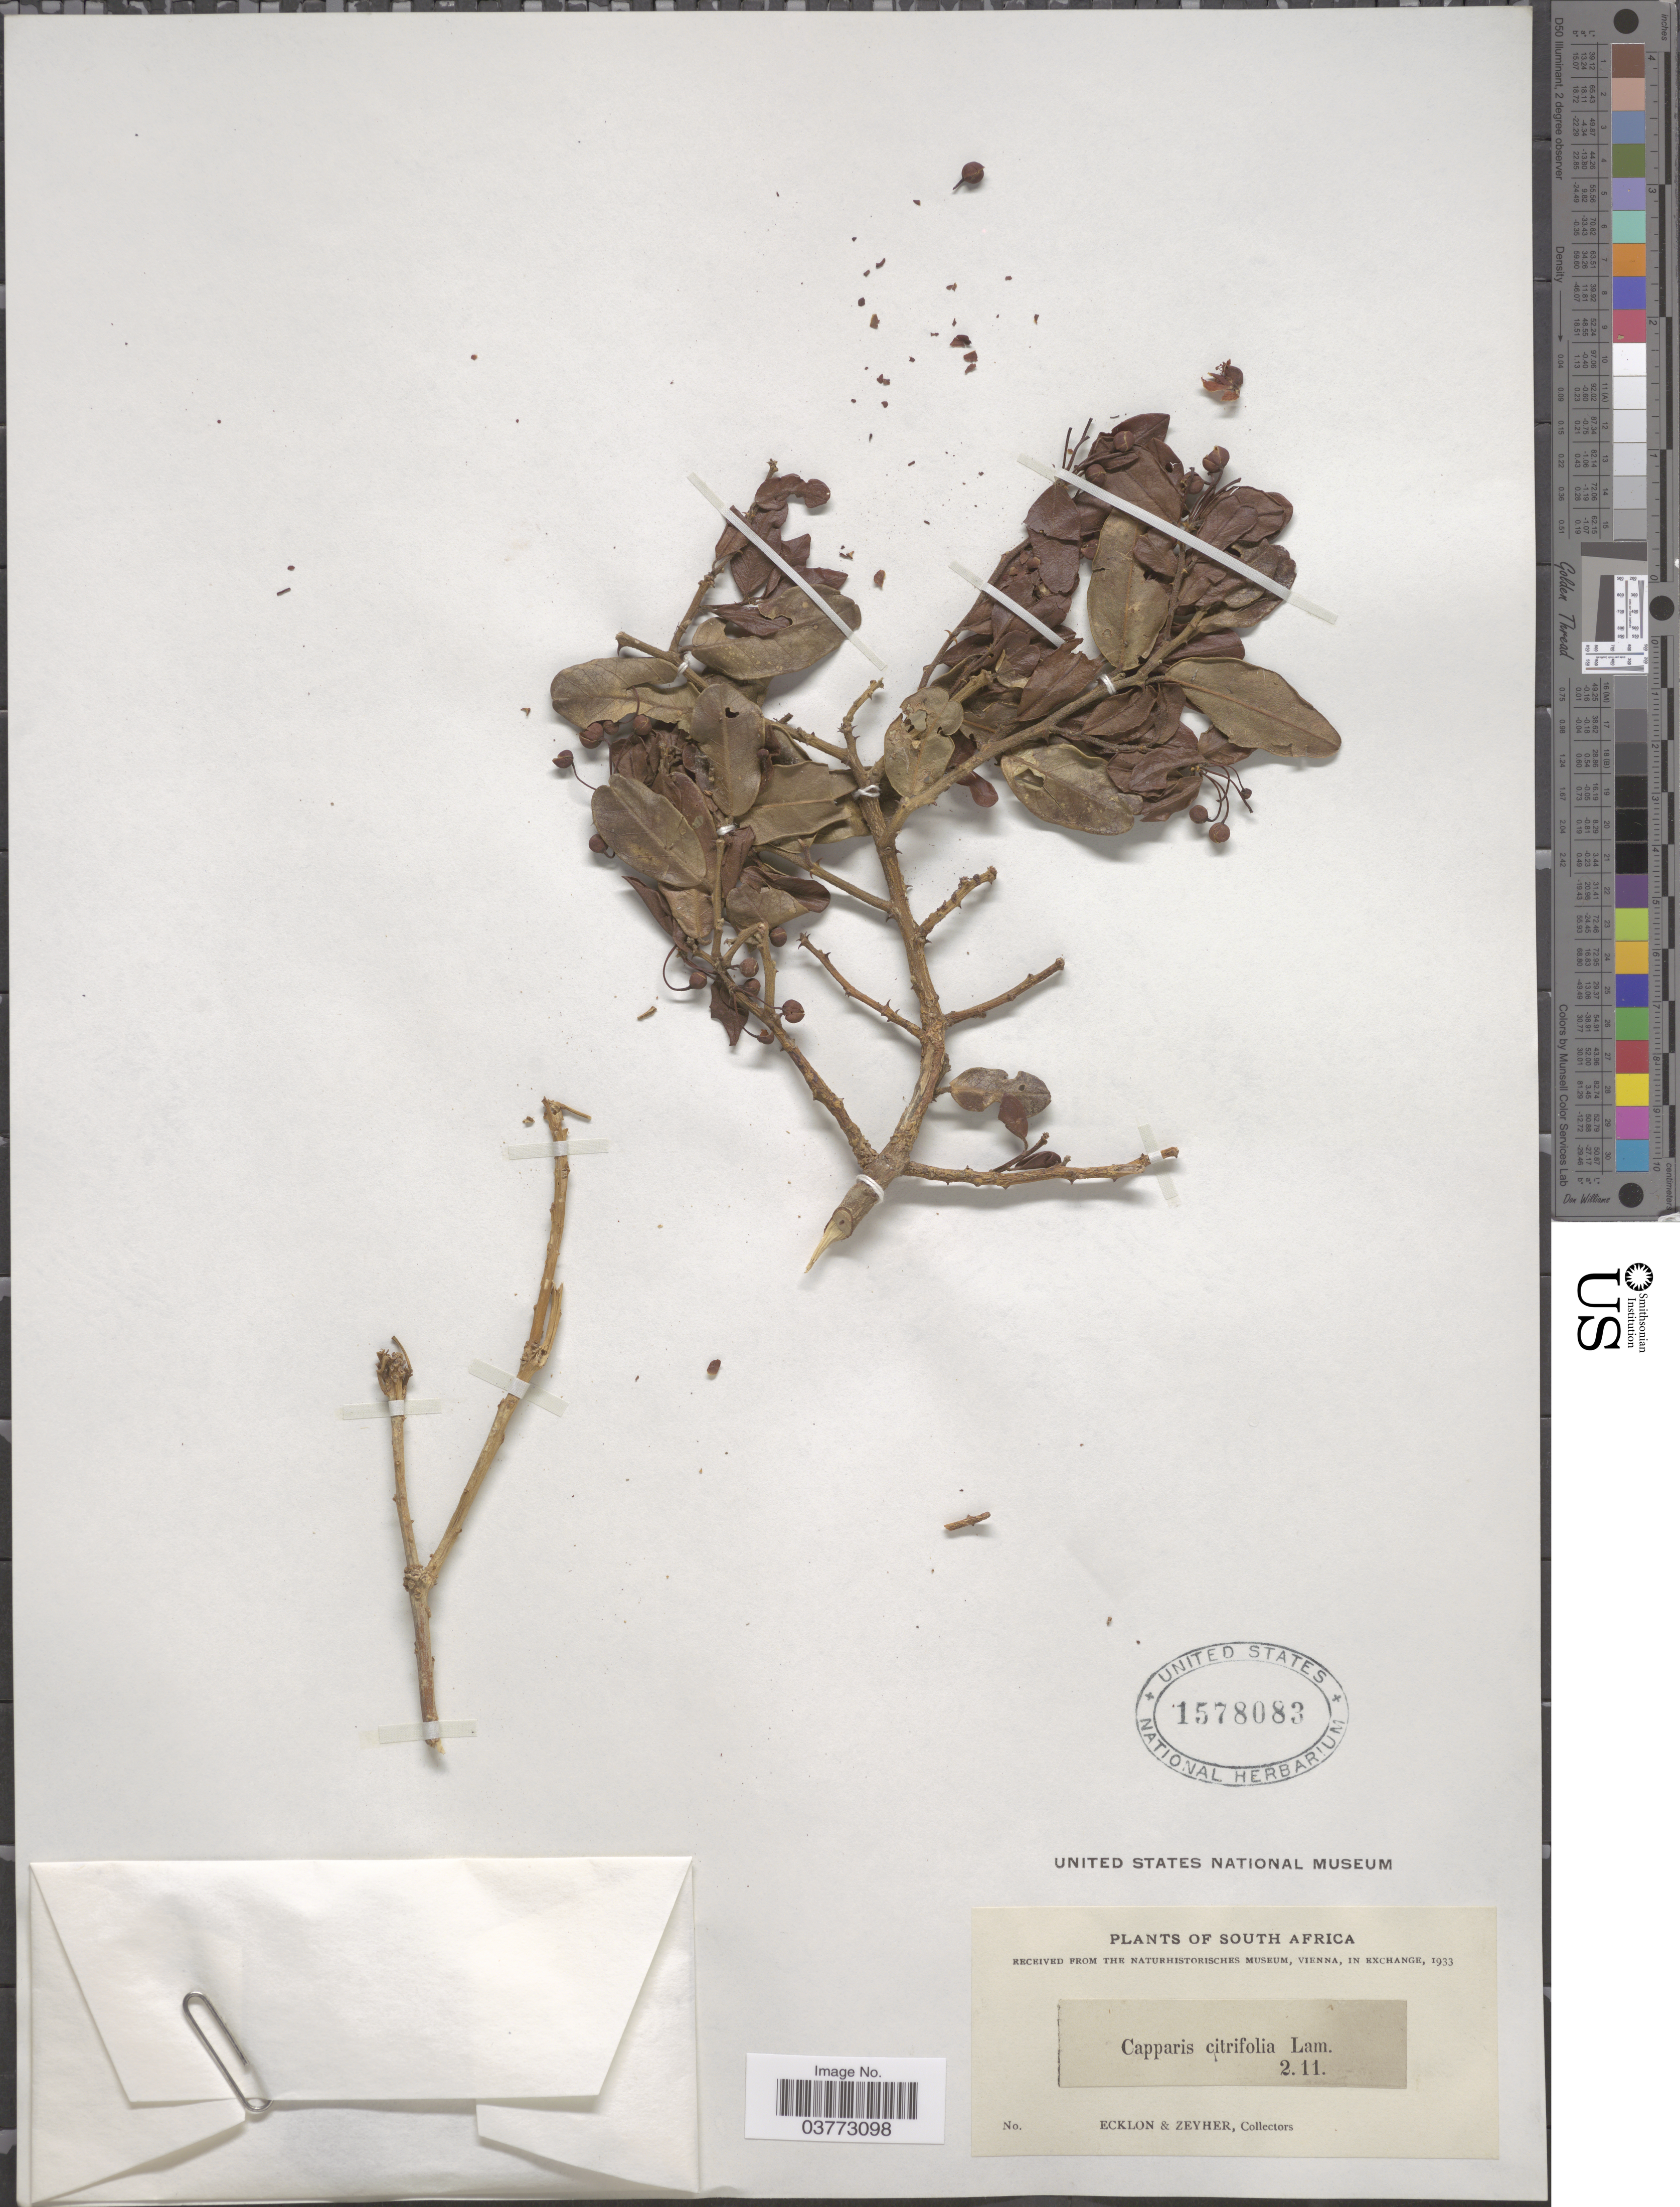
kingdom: Plantae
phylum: Tracheophyta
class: Magnoliopsida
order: Brassicales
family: Capparaceae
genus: Capparis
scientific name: Capparis citrifolia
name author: Lam.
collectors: -. Ecklon & -. Zeyher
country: South Africa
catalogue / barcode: US 1578083